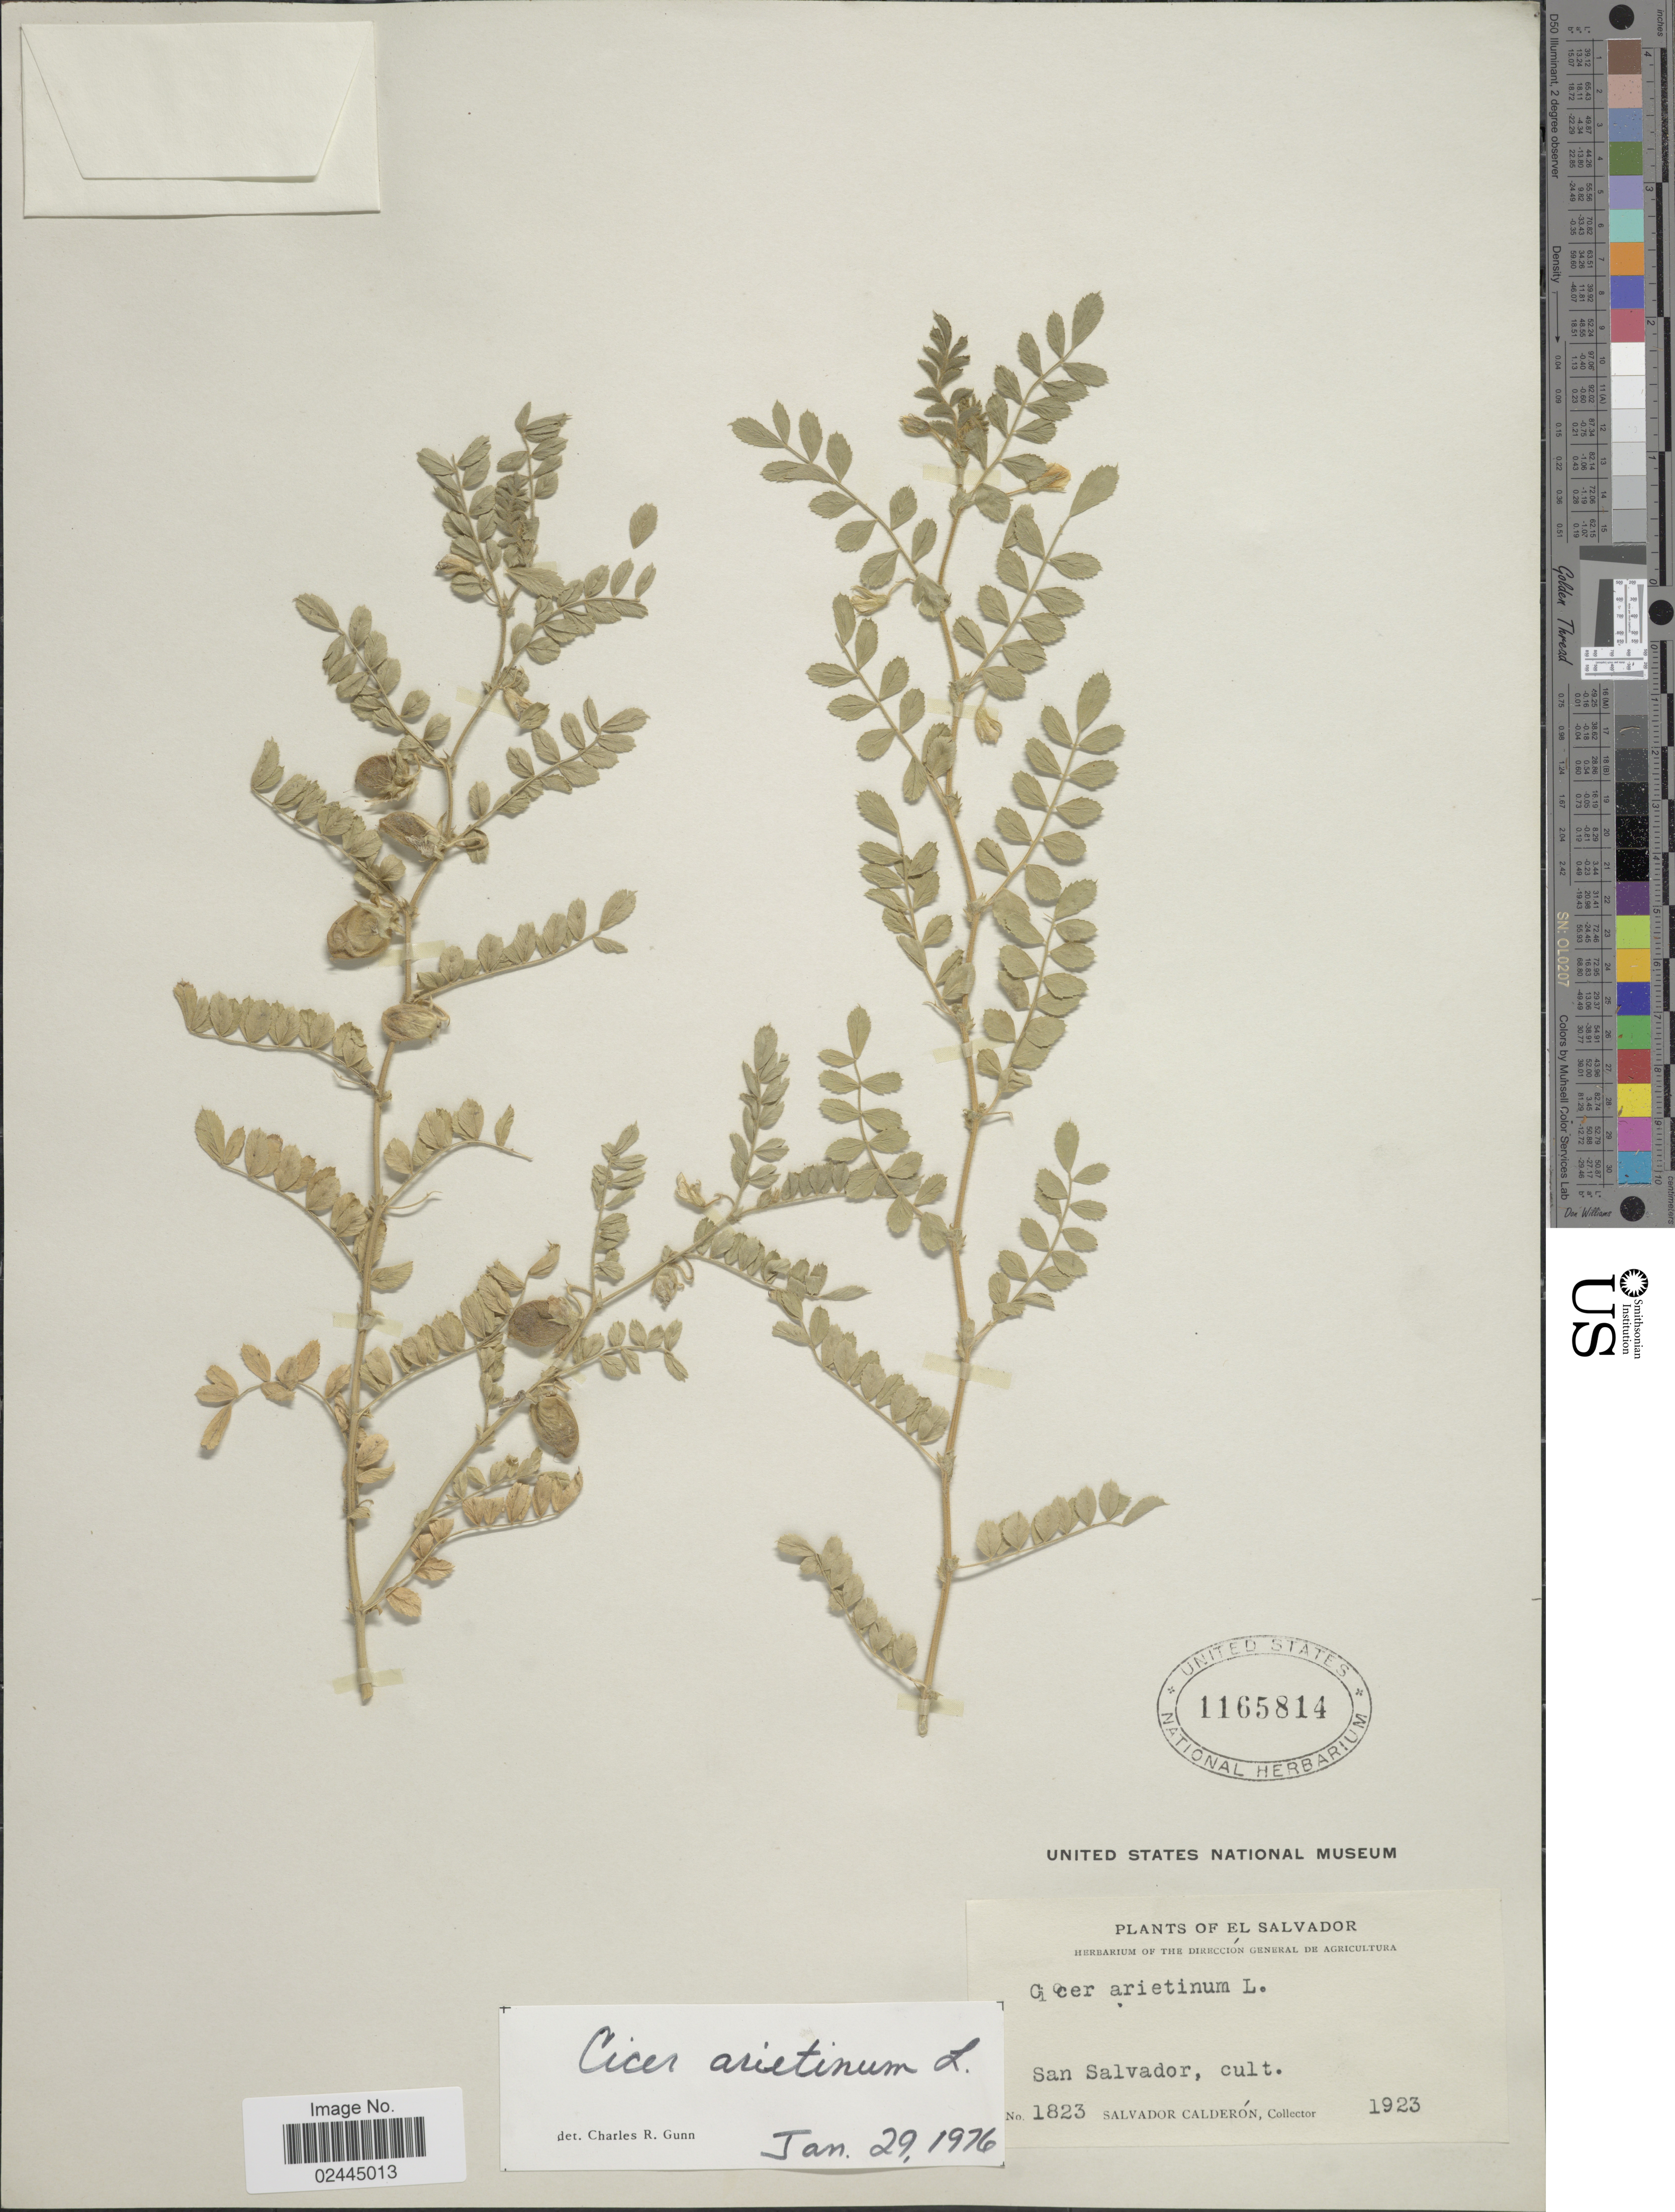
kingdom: Plantae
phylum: Tracheophyta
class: Magnoliopsida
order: Fabales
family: Fabaceae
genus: Cicer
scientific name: Cicer arietinum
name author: L.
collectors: S. Calderón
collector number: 1823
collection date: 1923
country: El Salvador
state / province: San Salvador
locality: El Salvador, San Salvador.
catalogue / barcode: US 1165814